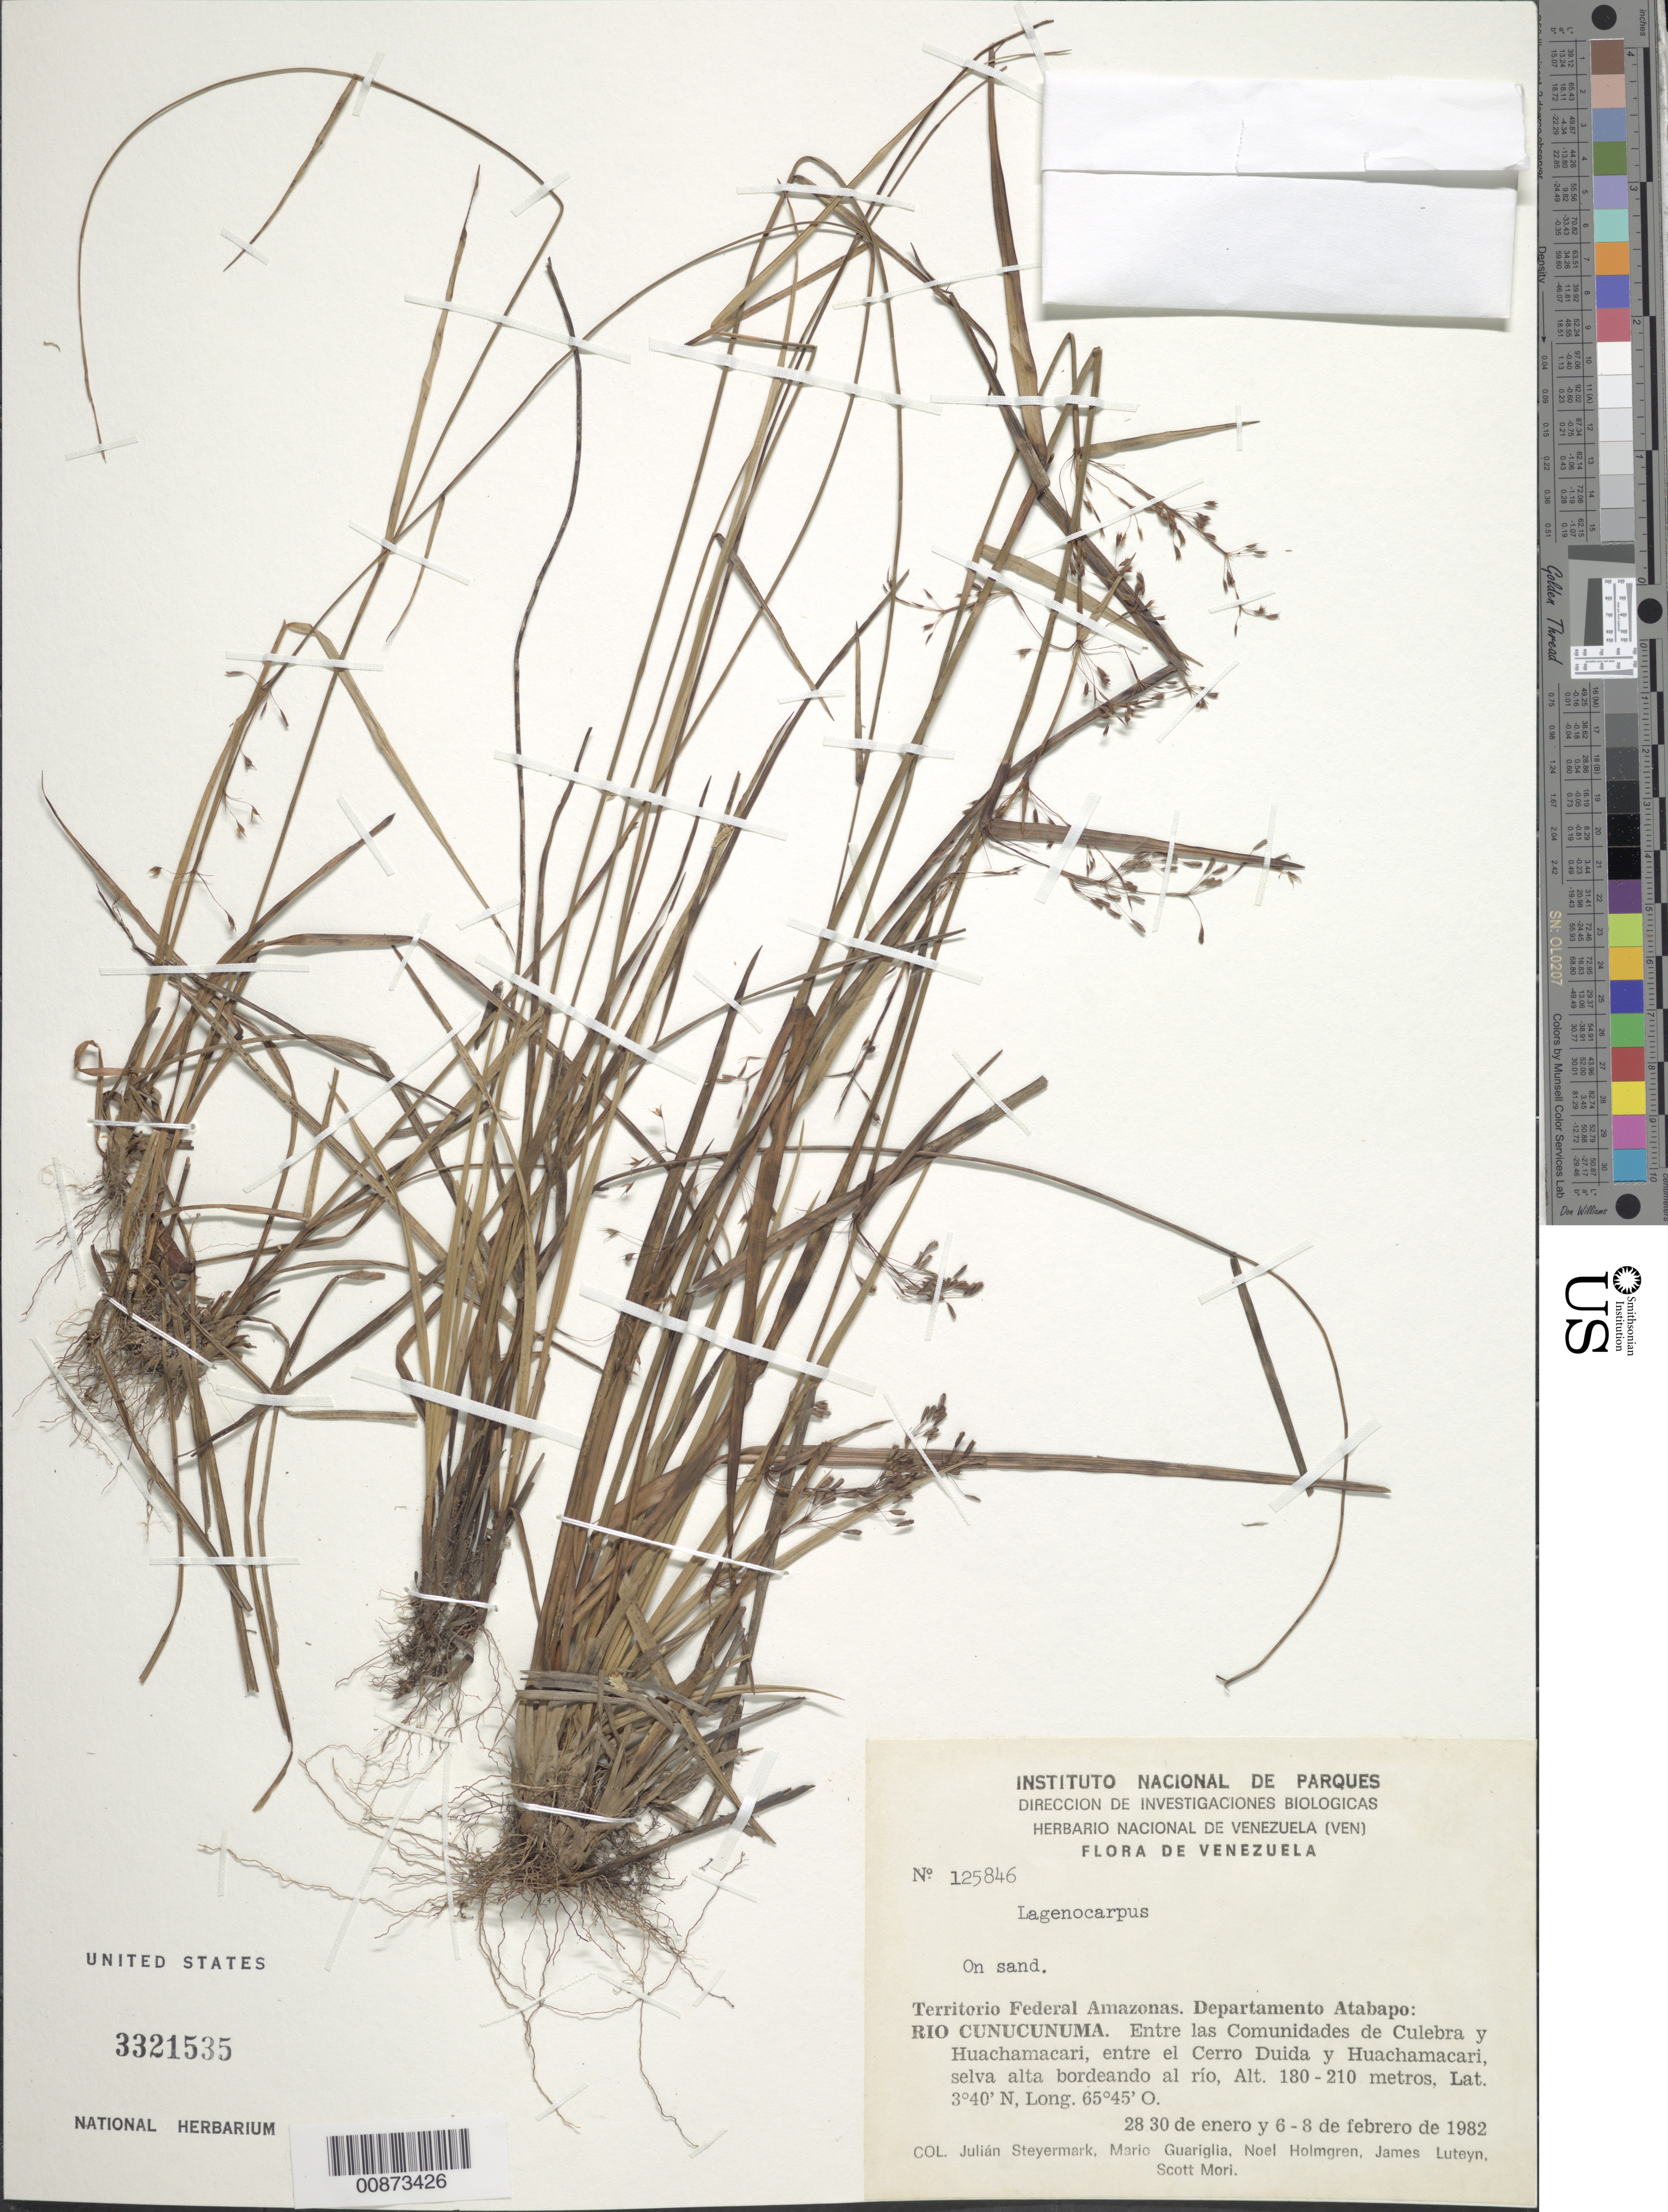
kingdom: Plantae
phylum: Tracheophyta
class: Liliopsida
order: Poales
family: Cyperaceae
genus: Cryptangium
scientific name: Cryptangium verticillatum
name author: (Spreng.) Vitta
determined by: Strong, Mark T., (BOT), Smithsonian Institution - National Museum of Natural History (UNITED STATES)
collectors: J. Steyermark, M. Guariglia P., N. H. Holmgren, J. L. Luteyn & S. Mori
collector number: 125846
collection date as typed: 28-30 January 1982 and 6-8 February 1982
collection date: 1982-01-28/1982-02-08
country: Venezuela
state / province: Amazonas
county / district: Atabapo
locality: Río Cunucunuma, entre las Communidades de Culebra y Huachamacari, entre el Cerro Duida y Huachamacari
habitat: Selva alta bordeando al rio; on sand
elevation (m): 180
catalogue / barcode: US 3321535